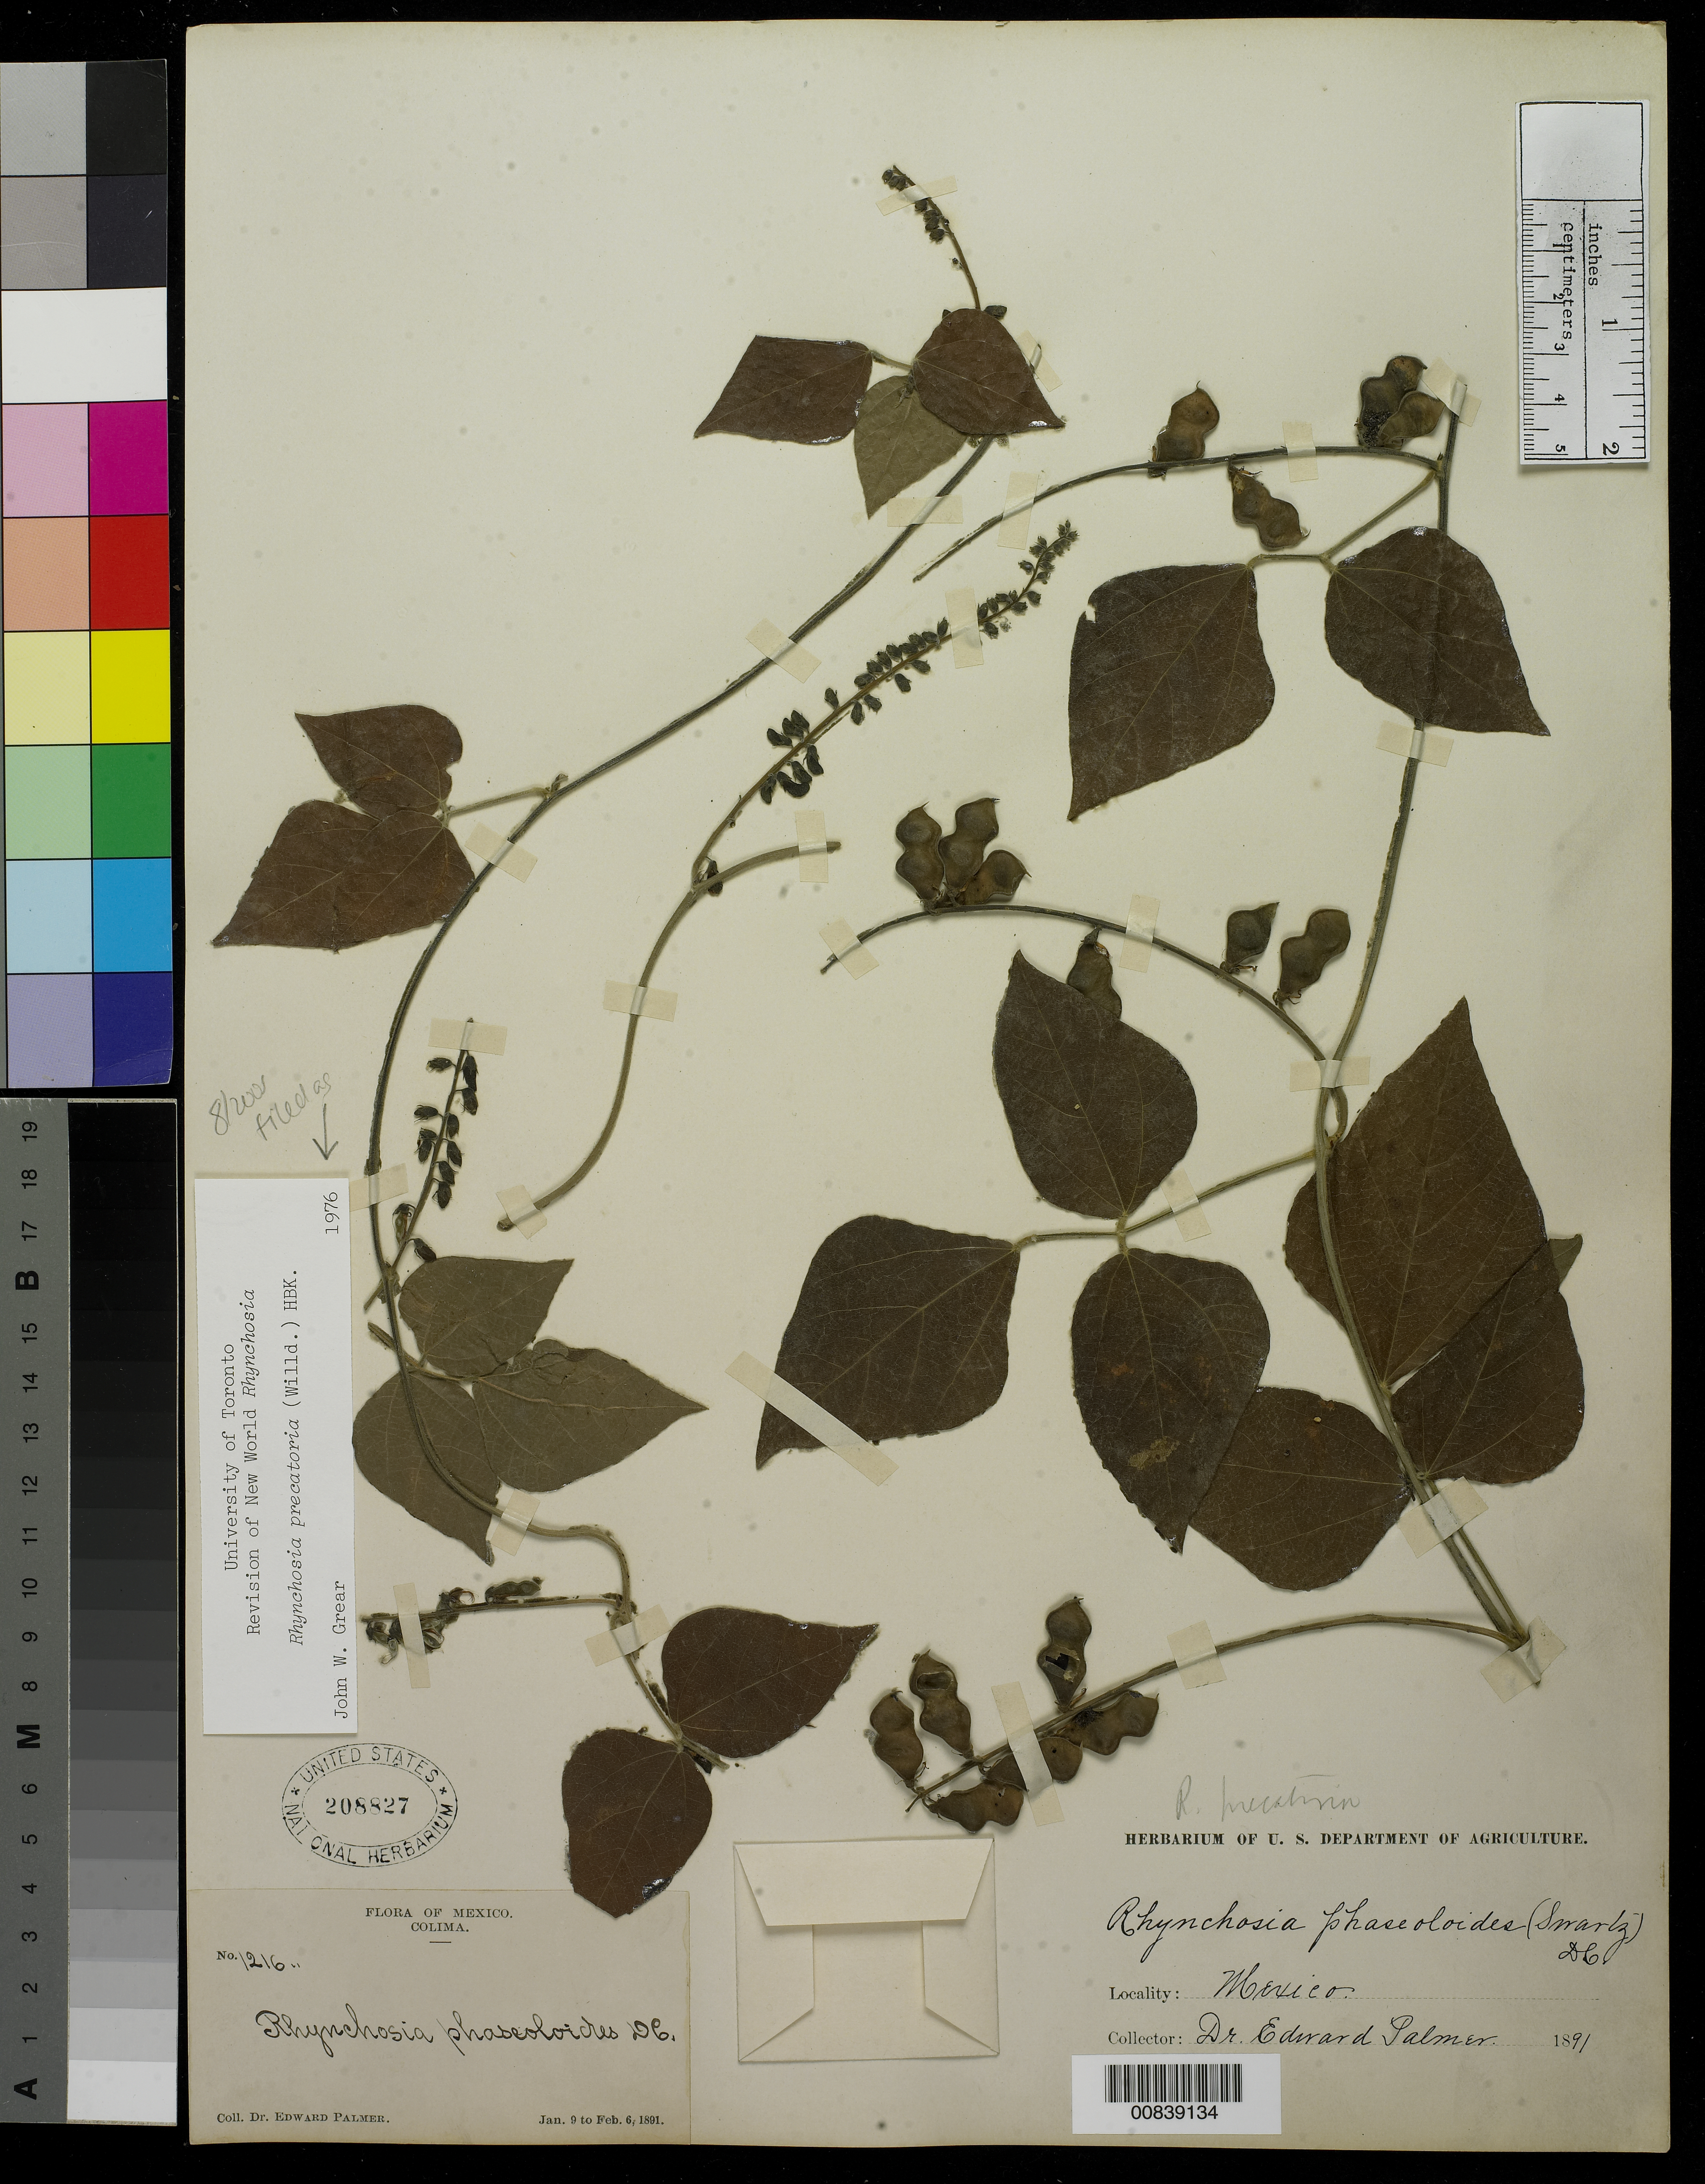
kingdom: Plantae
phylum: Tracheophyta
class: Magnoliopsida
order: Fabales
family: Fabaceae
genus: Rhynchosia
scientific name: Rhynchosia precatoria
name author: (Willd.) DC.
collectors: E. Palmer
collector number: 1216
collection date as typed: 09 Jan 1891 to 06 Feb 1891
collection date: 1891-01-09/1891-02-06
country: Mexico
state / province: Colima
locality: Colima.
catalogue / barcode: US 208827